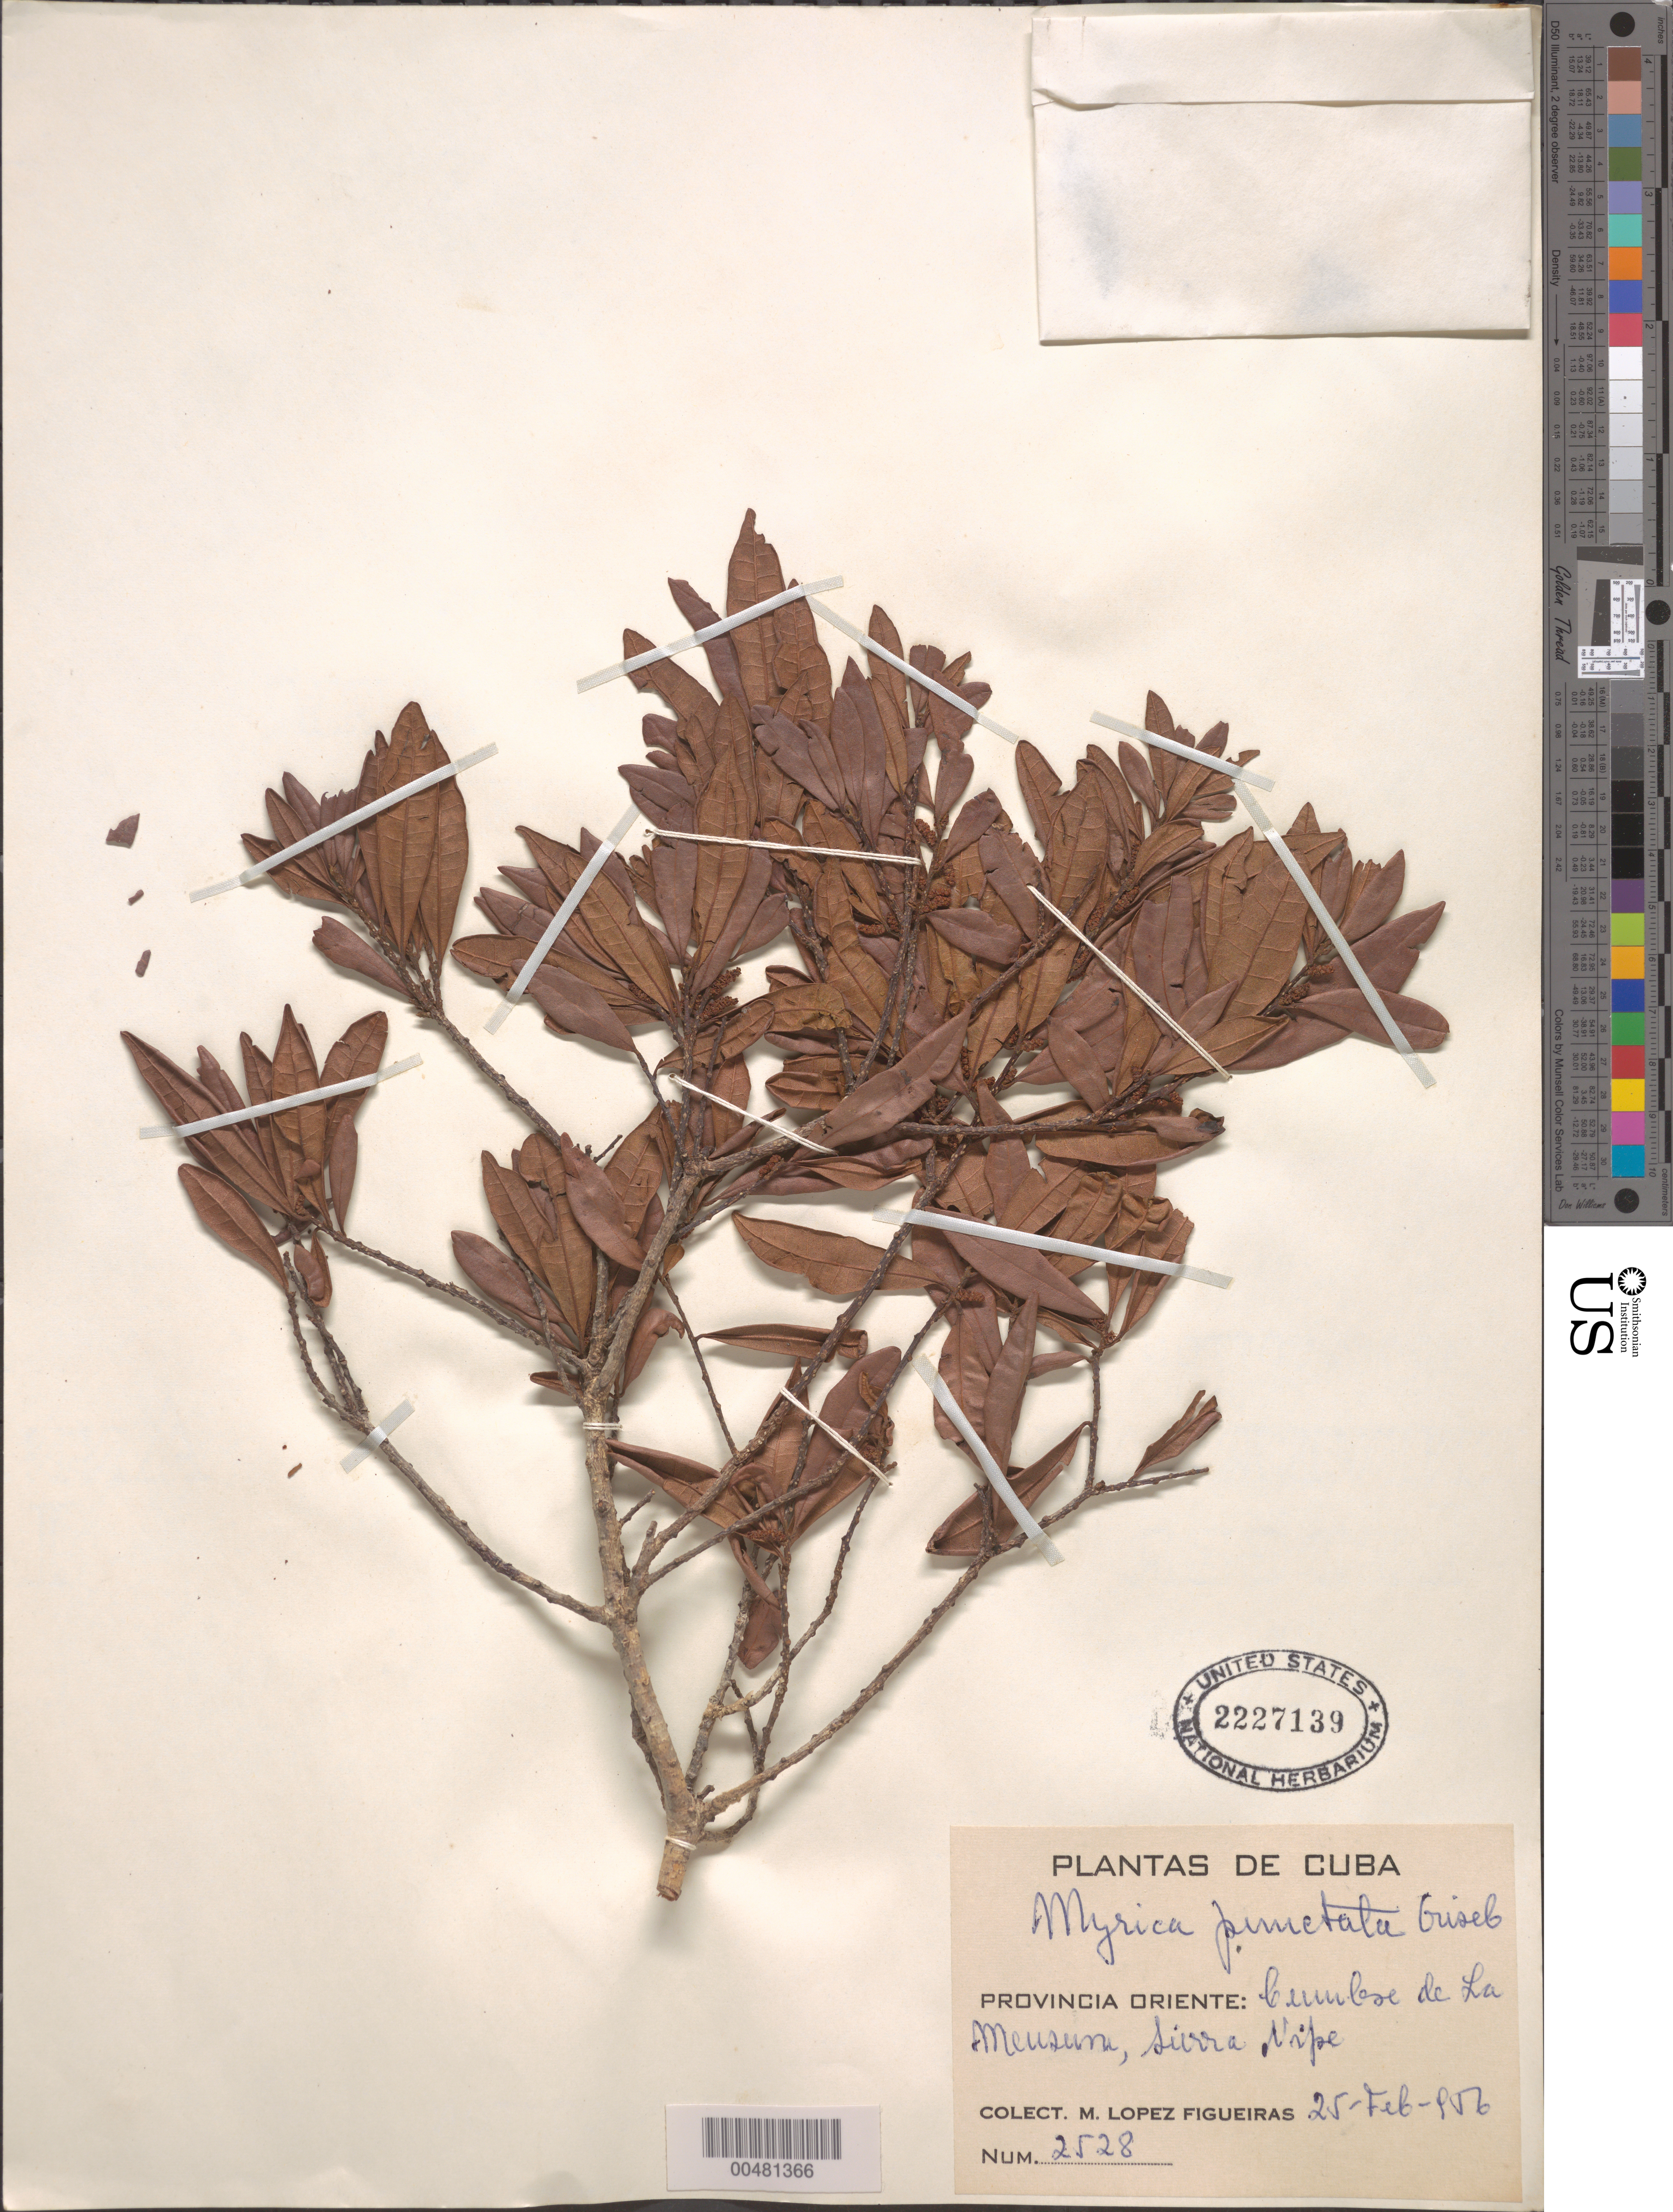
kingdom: Plantae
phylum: Tracheophyta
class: Magnoliopsida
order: Fagales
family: Myricaceae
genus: Morella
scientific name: Morella punctata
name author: (Griseb.) J. Herb.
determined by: Strong, Mark T., (BOT), Smithsonian Institution - National Museum of Natural History (UNITED STATES)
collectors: M. López Figueiras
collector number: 2528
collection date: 1956-02-25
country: Cuba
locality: Prov. Oriente, cumbre de La Meusura, Sierra Nipe.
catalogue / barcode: US 2227139